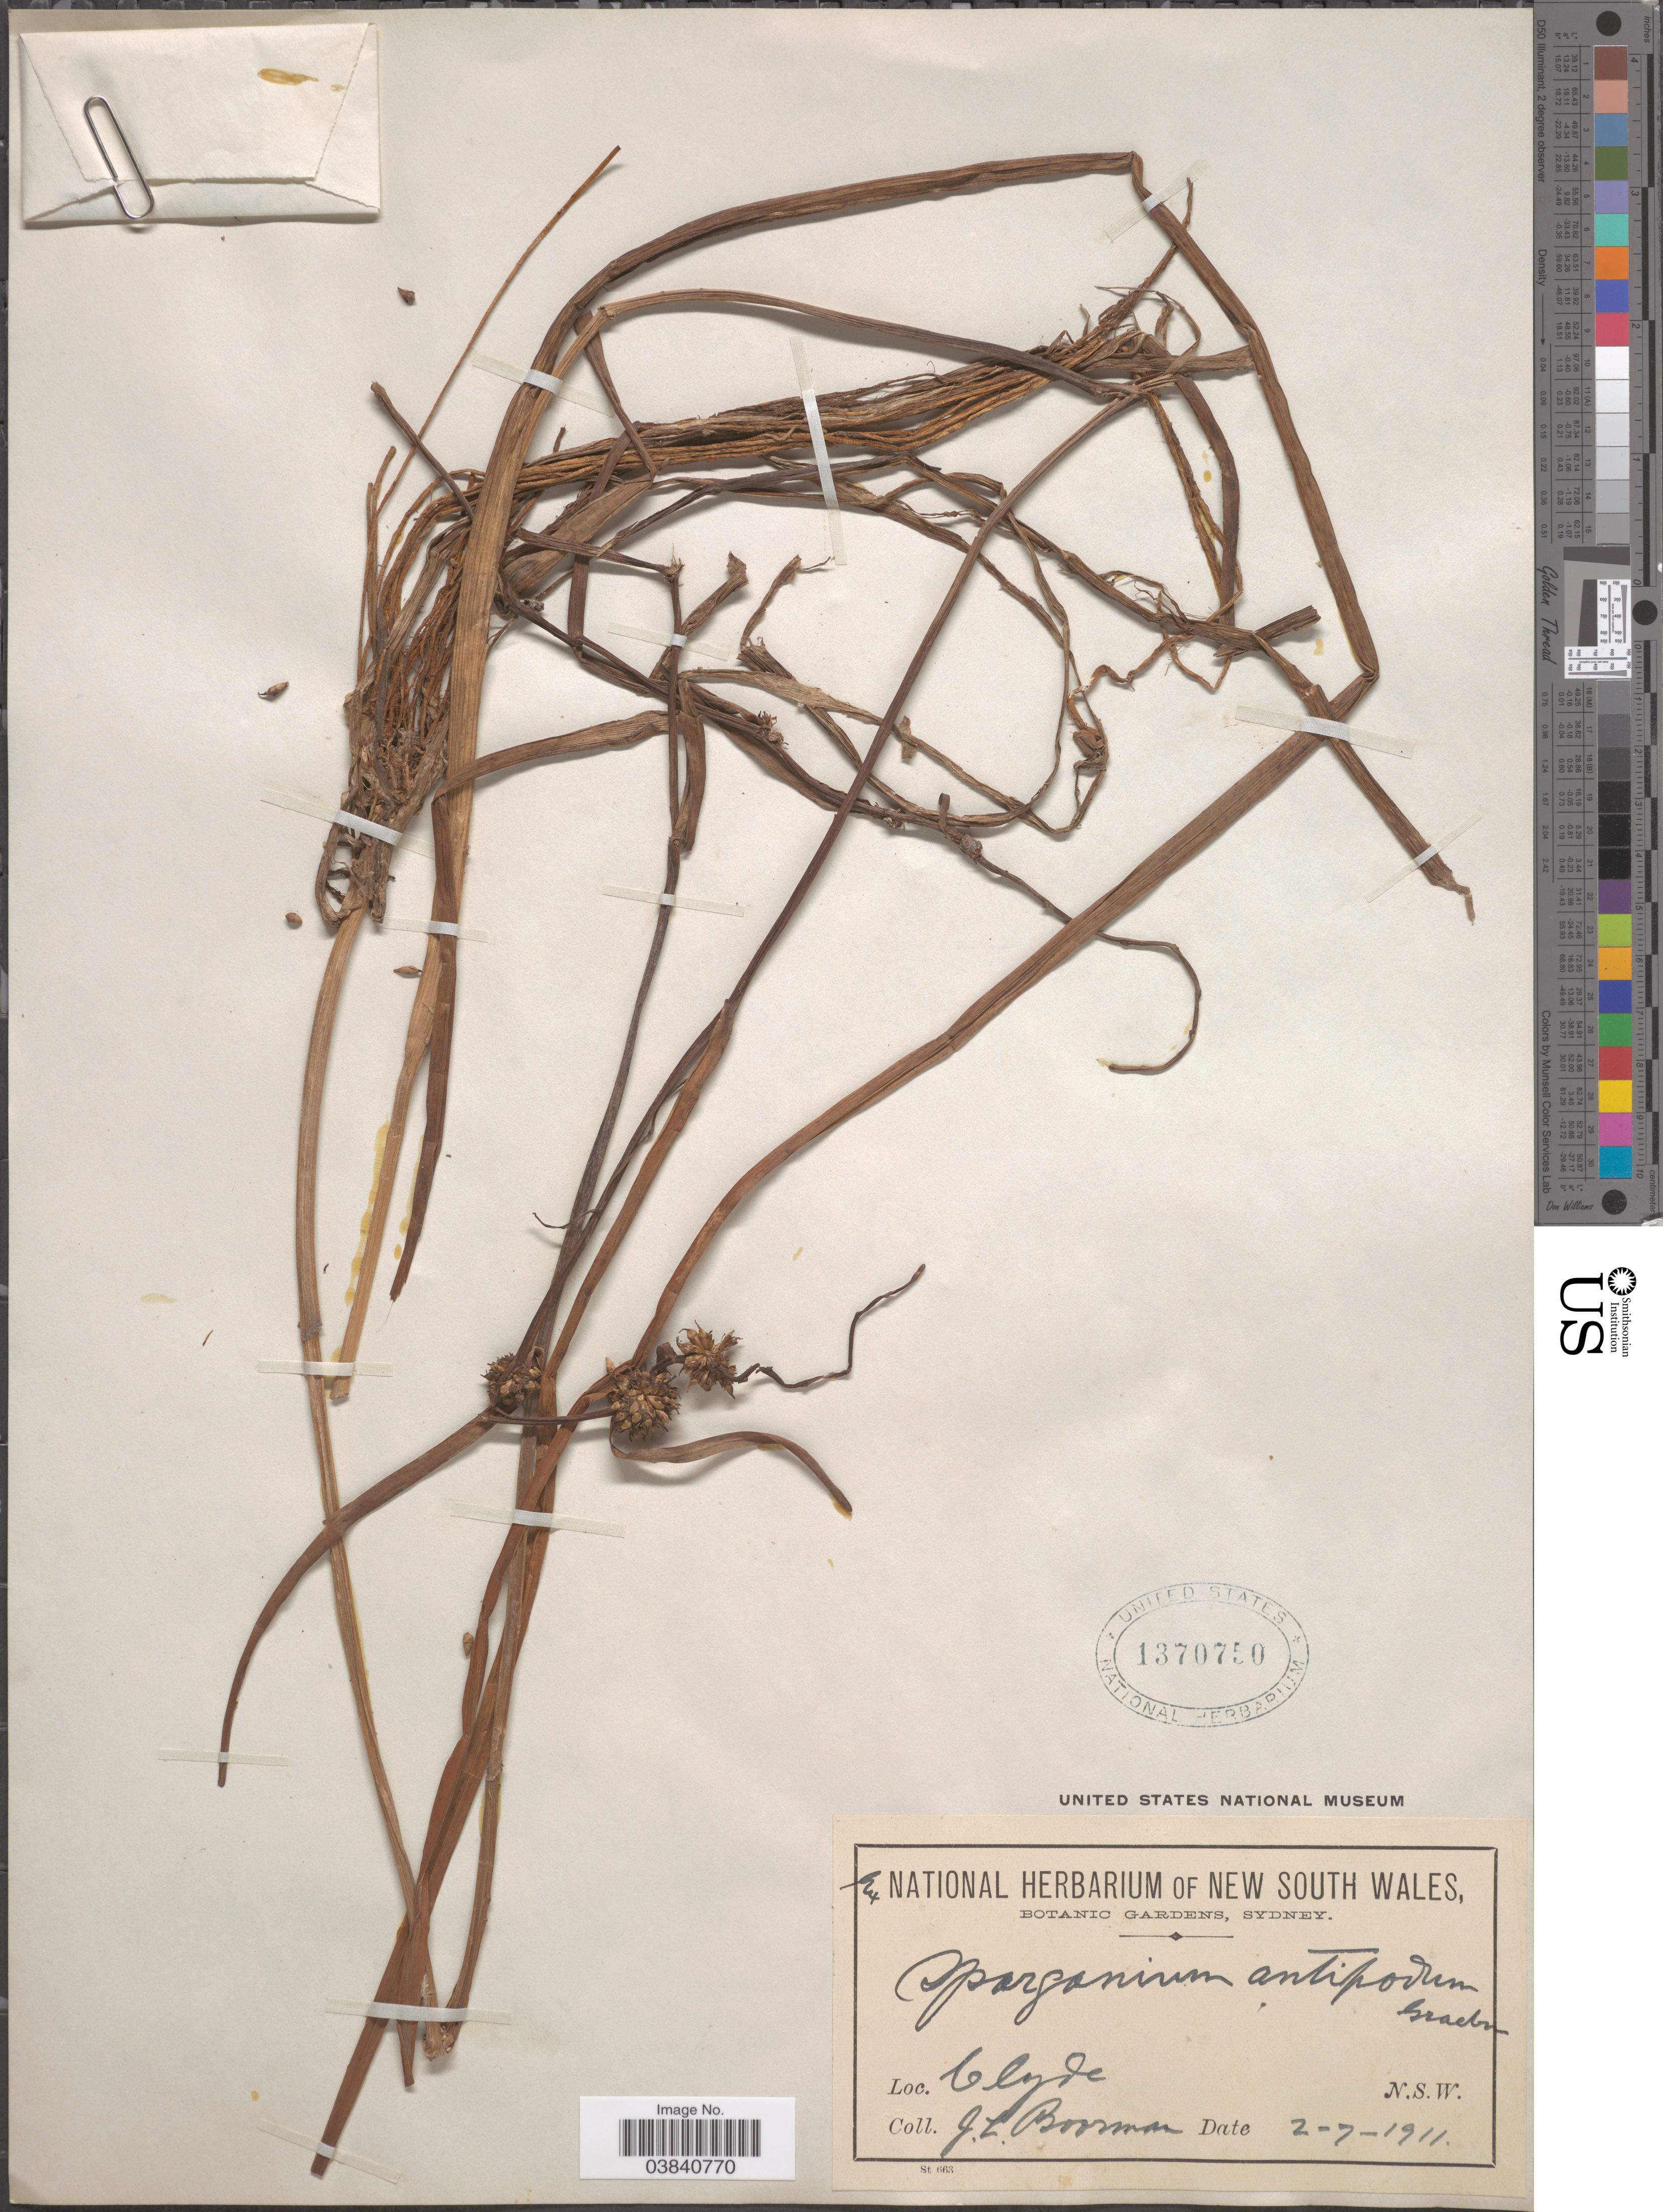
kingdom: Plantae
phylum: Tracheophyta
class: Liliopsida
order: Poales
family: Typhaceae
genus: Sparganium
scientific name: Sparganium antipodum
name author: Graebn.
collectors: J. Boorman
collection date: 1911-07-02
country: Australia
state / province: New South Wales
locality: Clyde. N.S.W.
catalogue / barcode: US 1370750